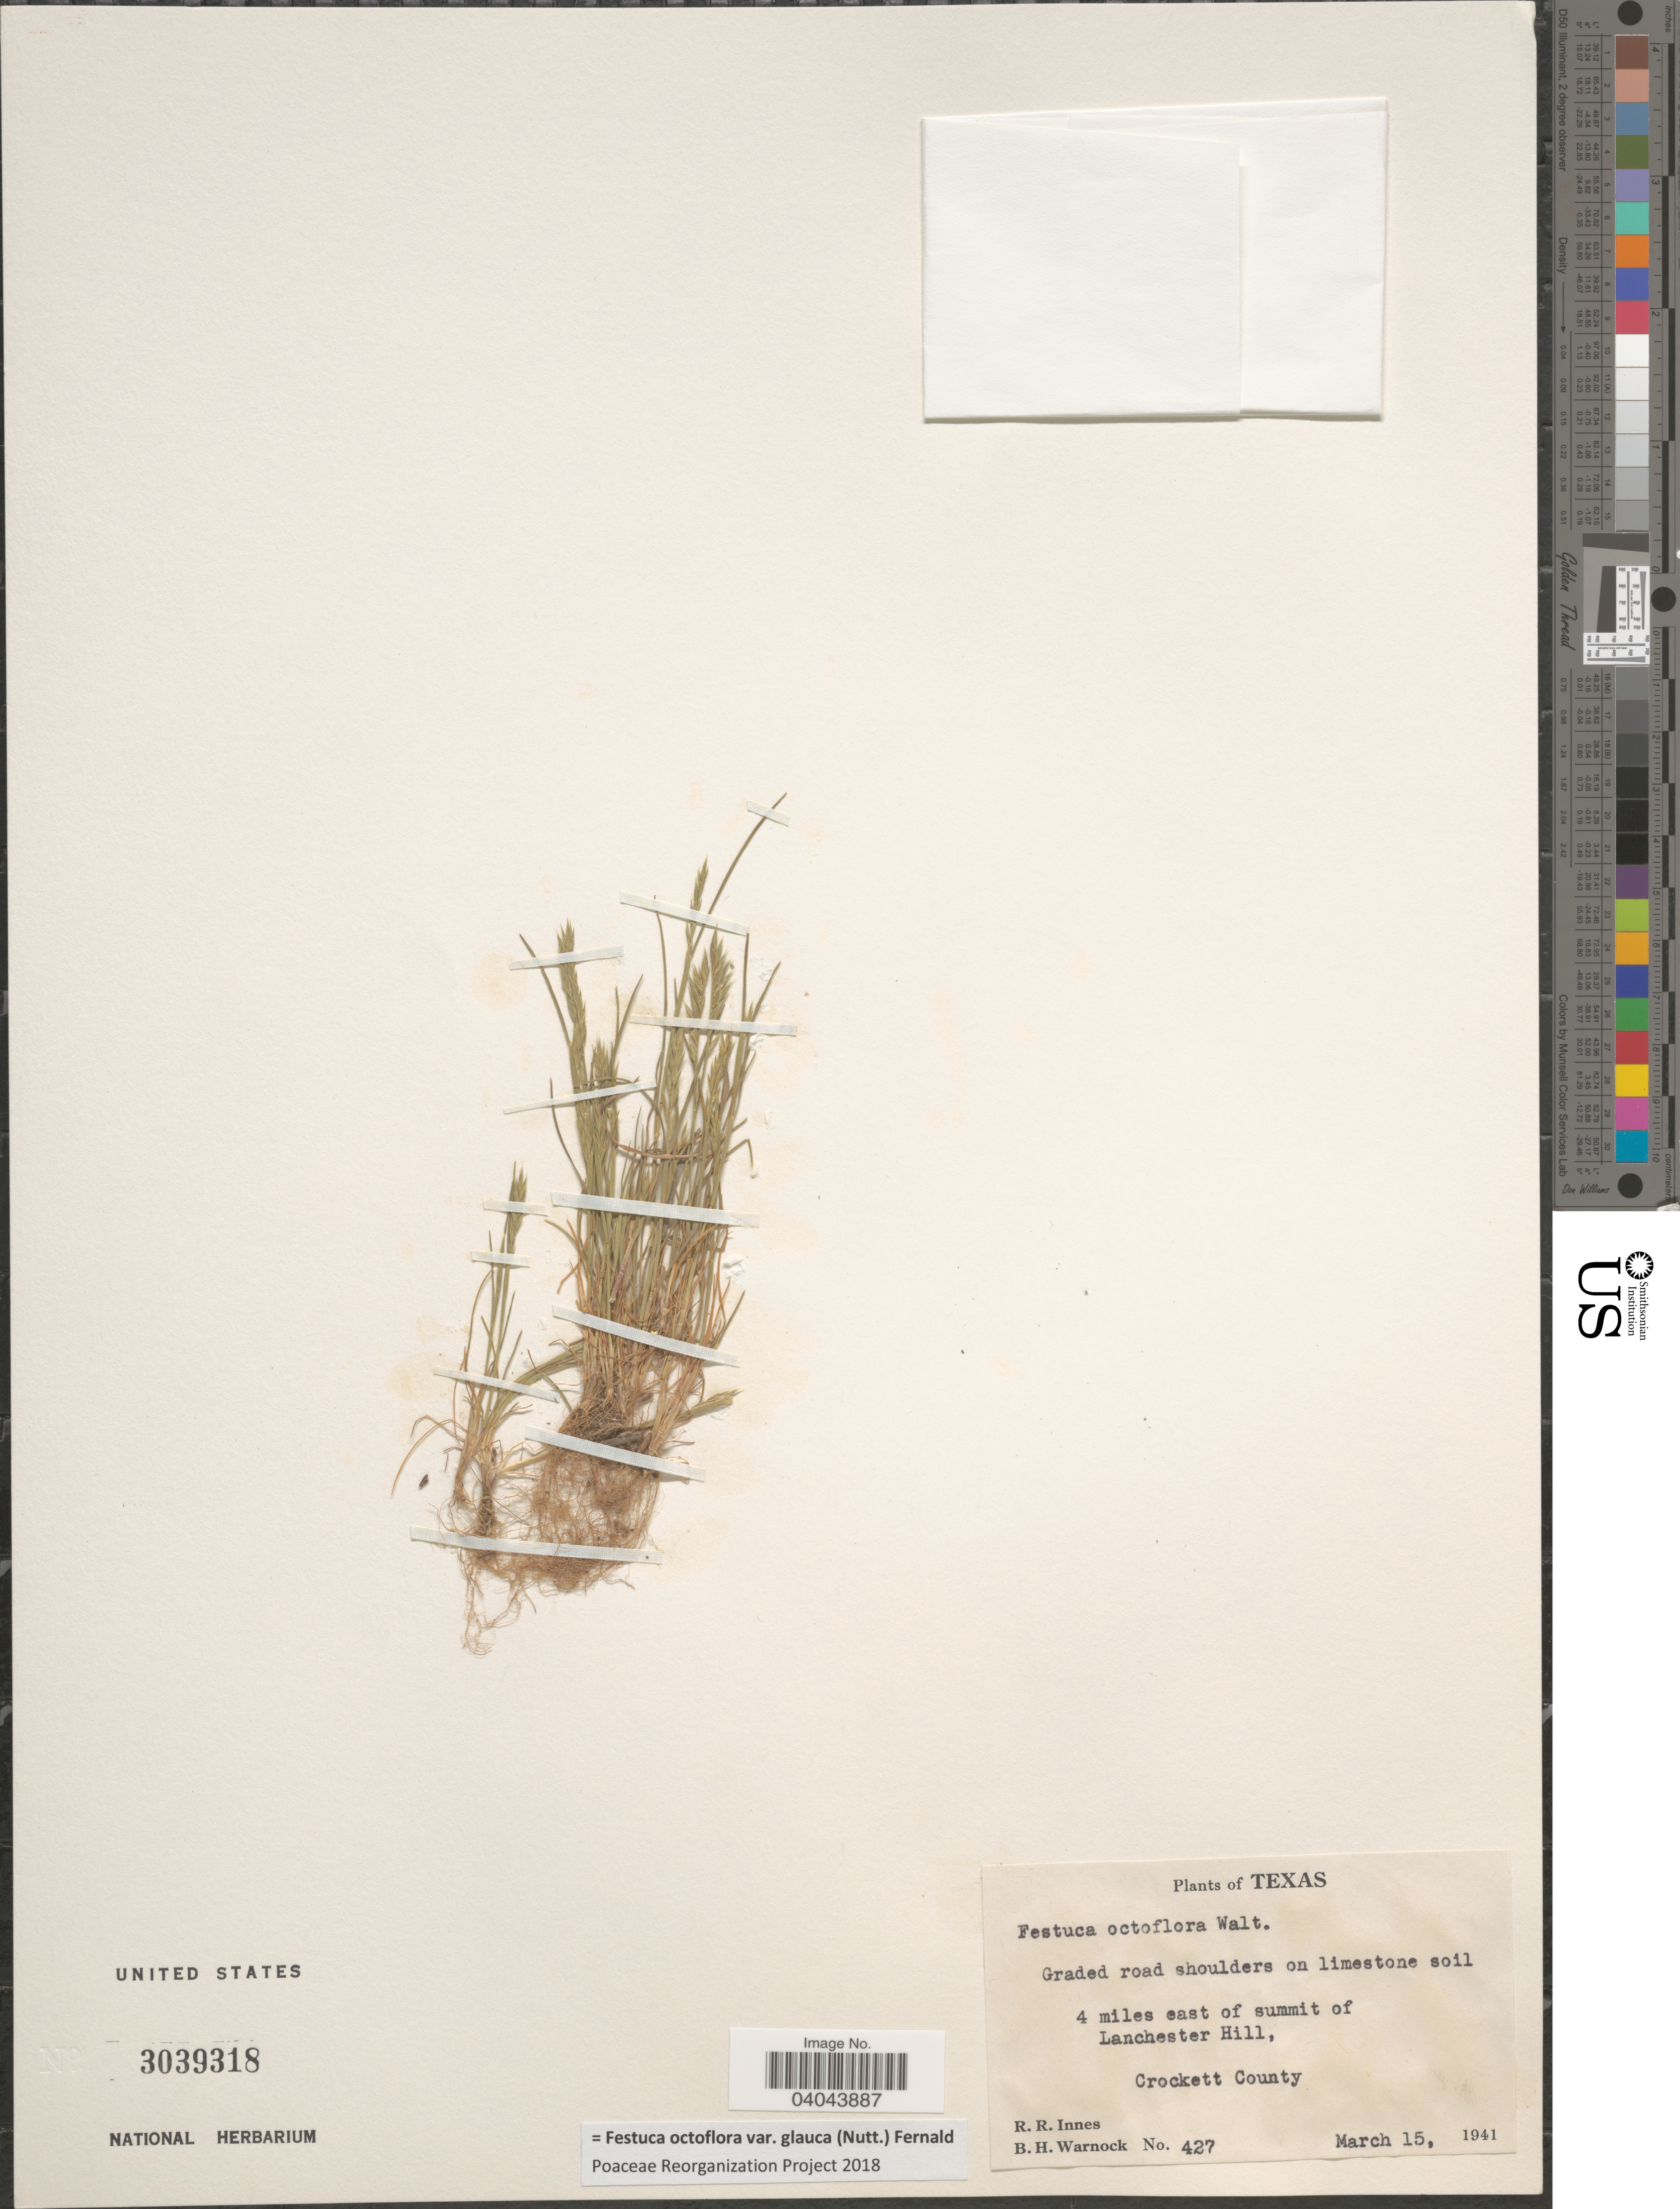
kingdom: Plantae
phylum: Tracheophyta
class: Liliopsida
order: Poales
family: Poaceae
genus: Festuca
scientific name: Festuca octoflora var. glauca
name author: (Nutt.) Fernald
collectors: R. Rose-Innes & B. H. Warnock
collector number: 427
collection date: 1941-03-15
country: United States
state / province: Texas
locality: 4 miles east of summit of Lanchester Hill, Crockett County.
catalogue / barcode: US 3039318